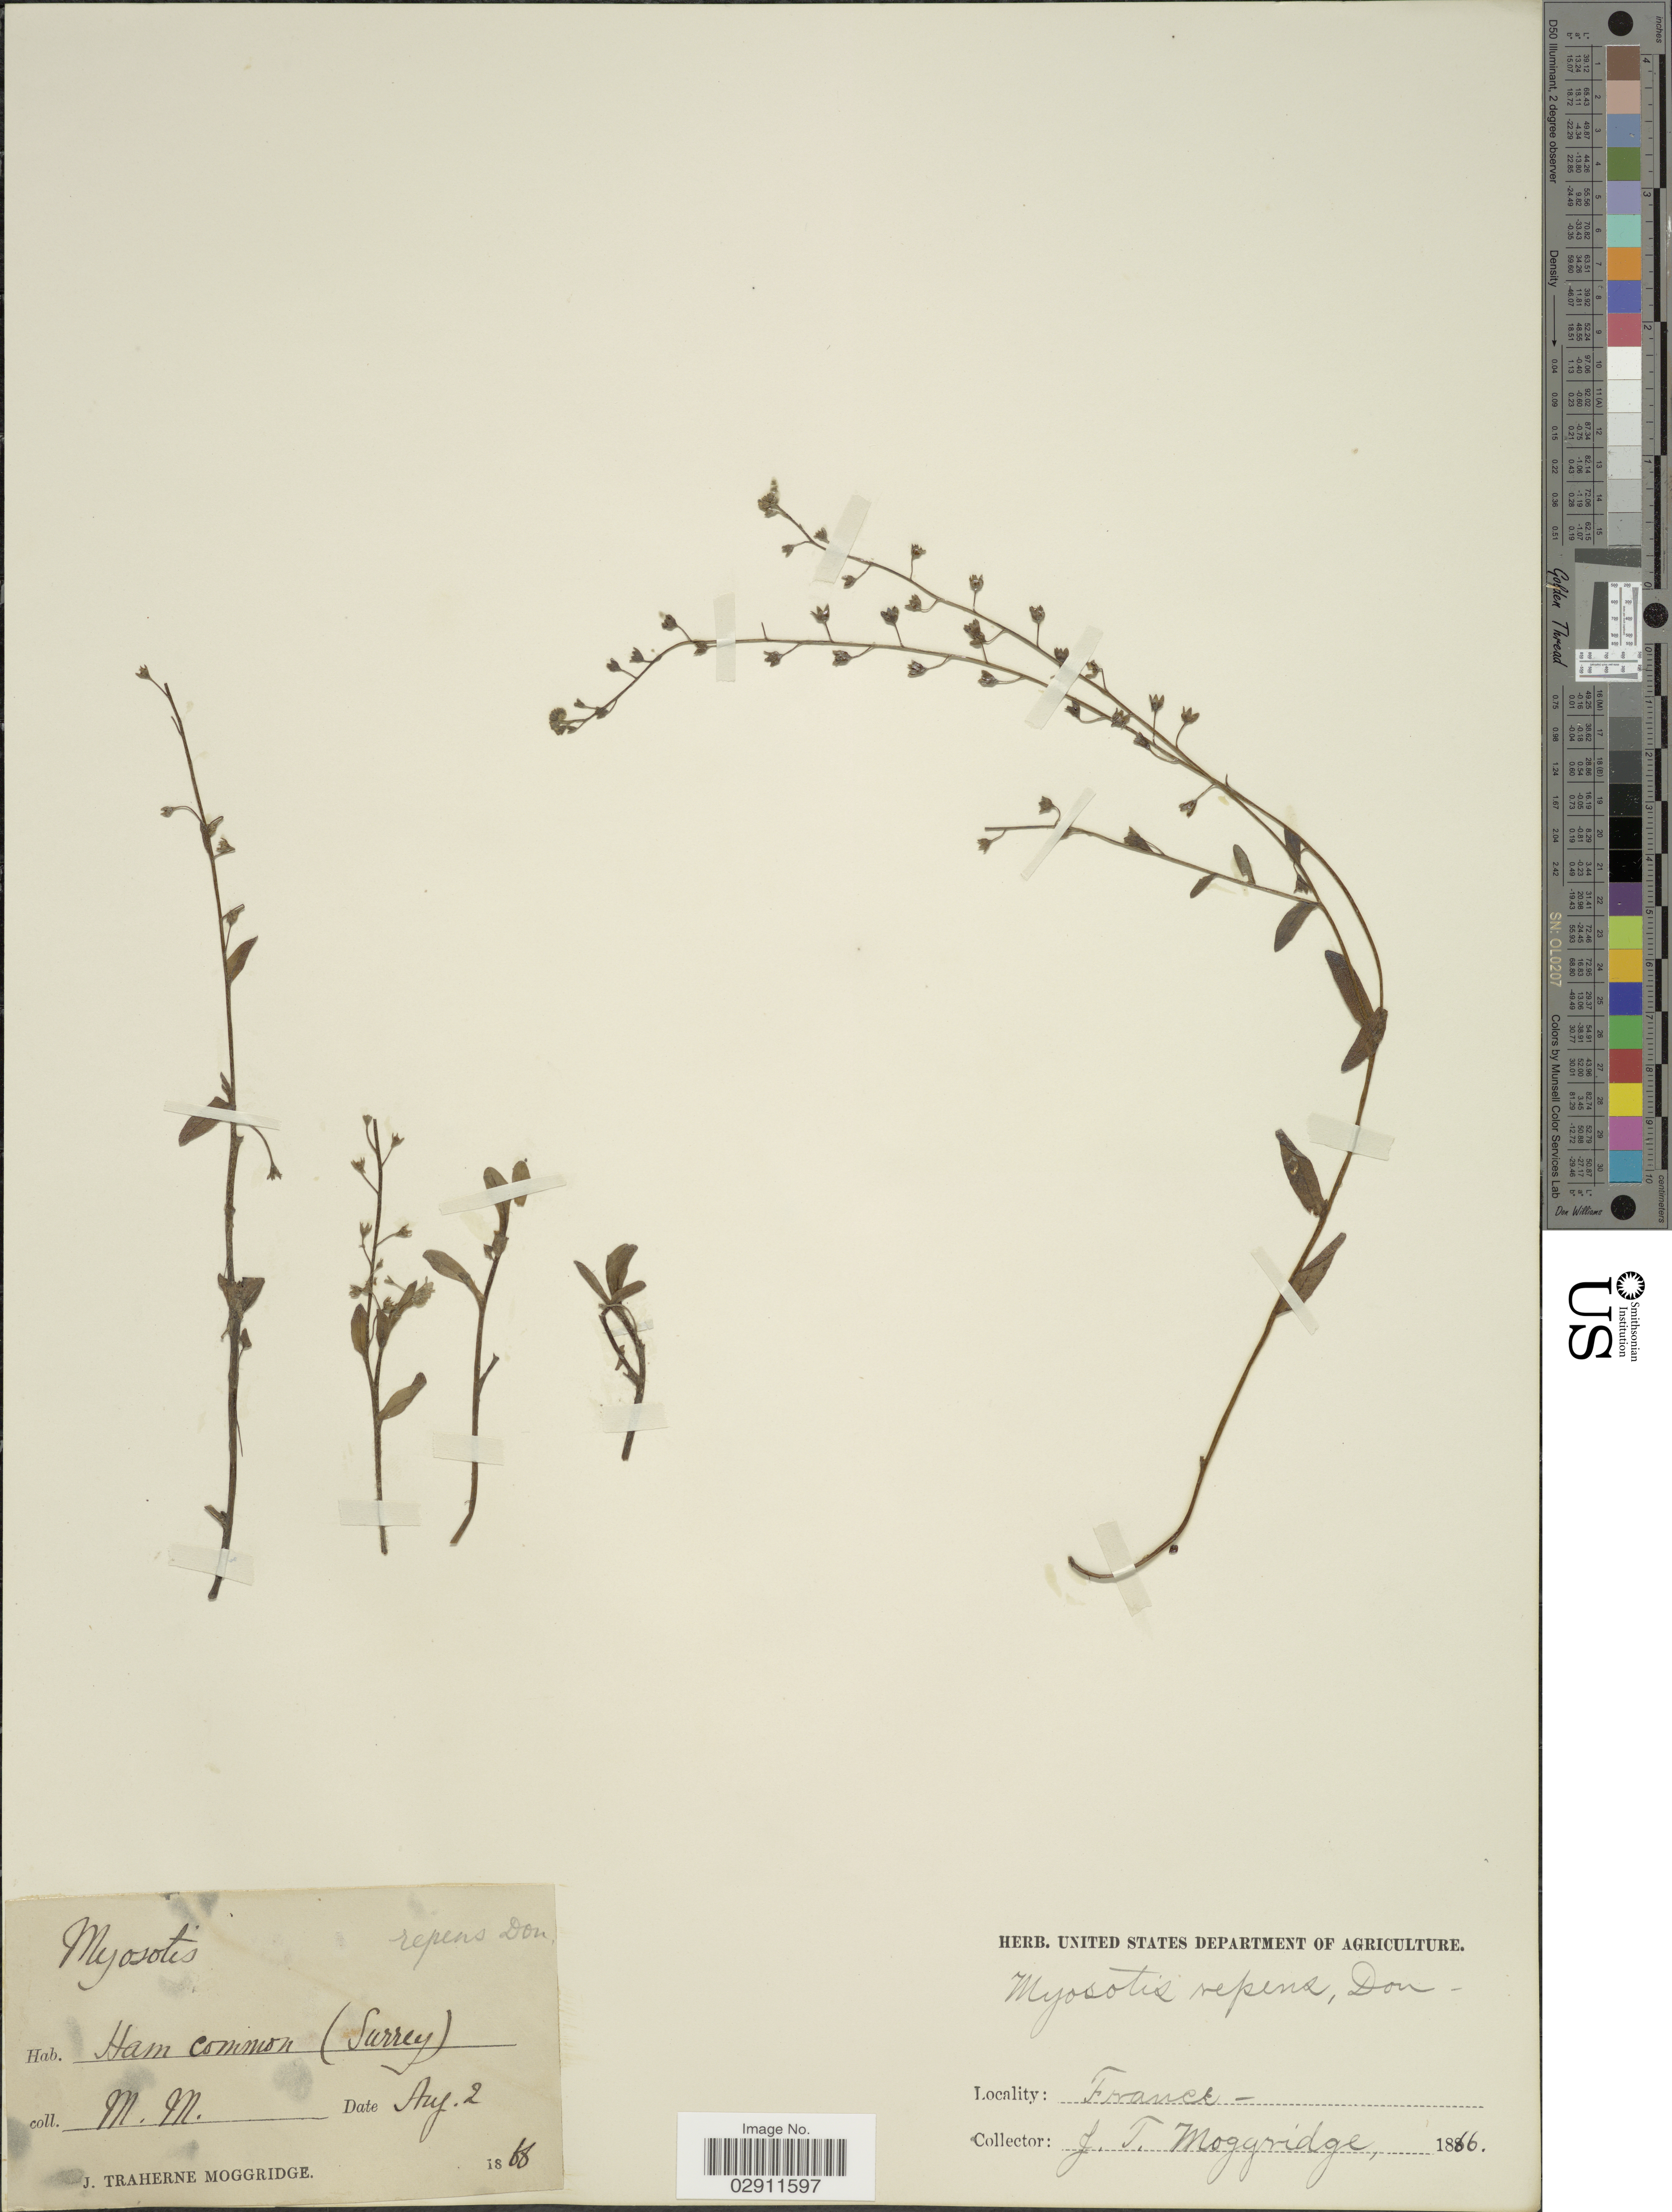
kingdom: Plantae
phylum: Tracheophyta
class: Magnoliopsida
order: Boraginales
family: Boraginaceae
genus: Myosotis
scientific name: Myosotis repens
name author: G. Don ex Hook.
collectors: J. T. Moggridge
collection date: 1866-08-02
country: France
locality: Ham common (Surrey).